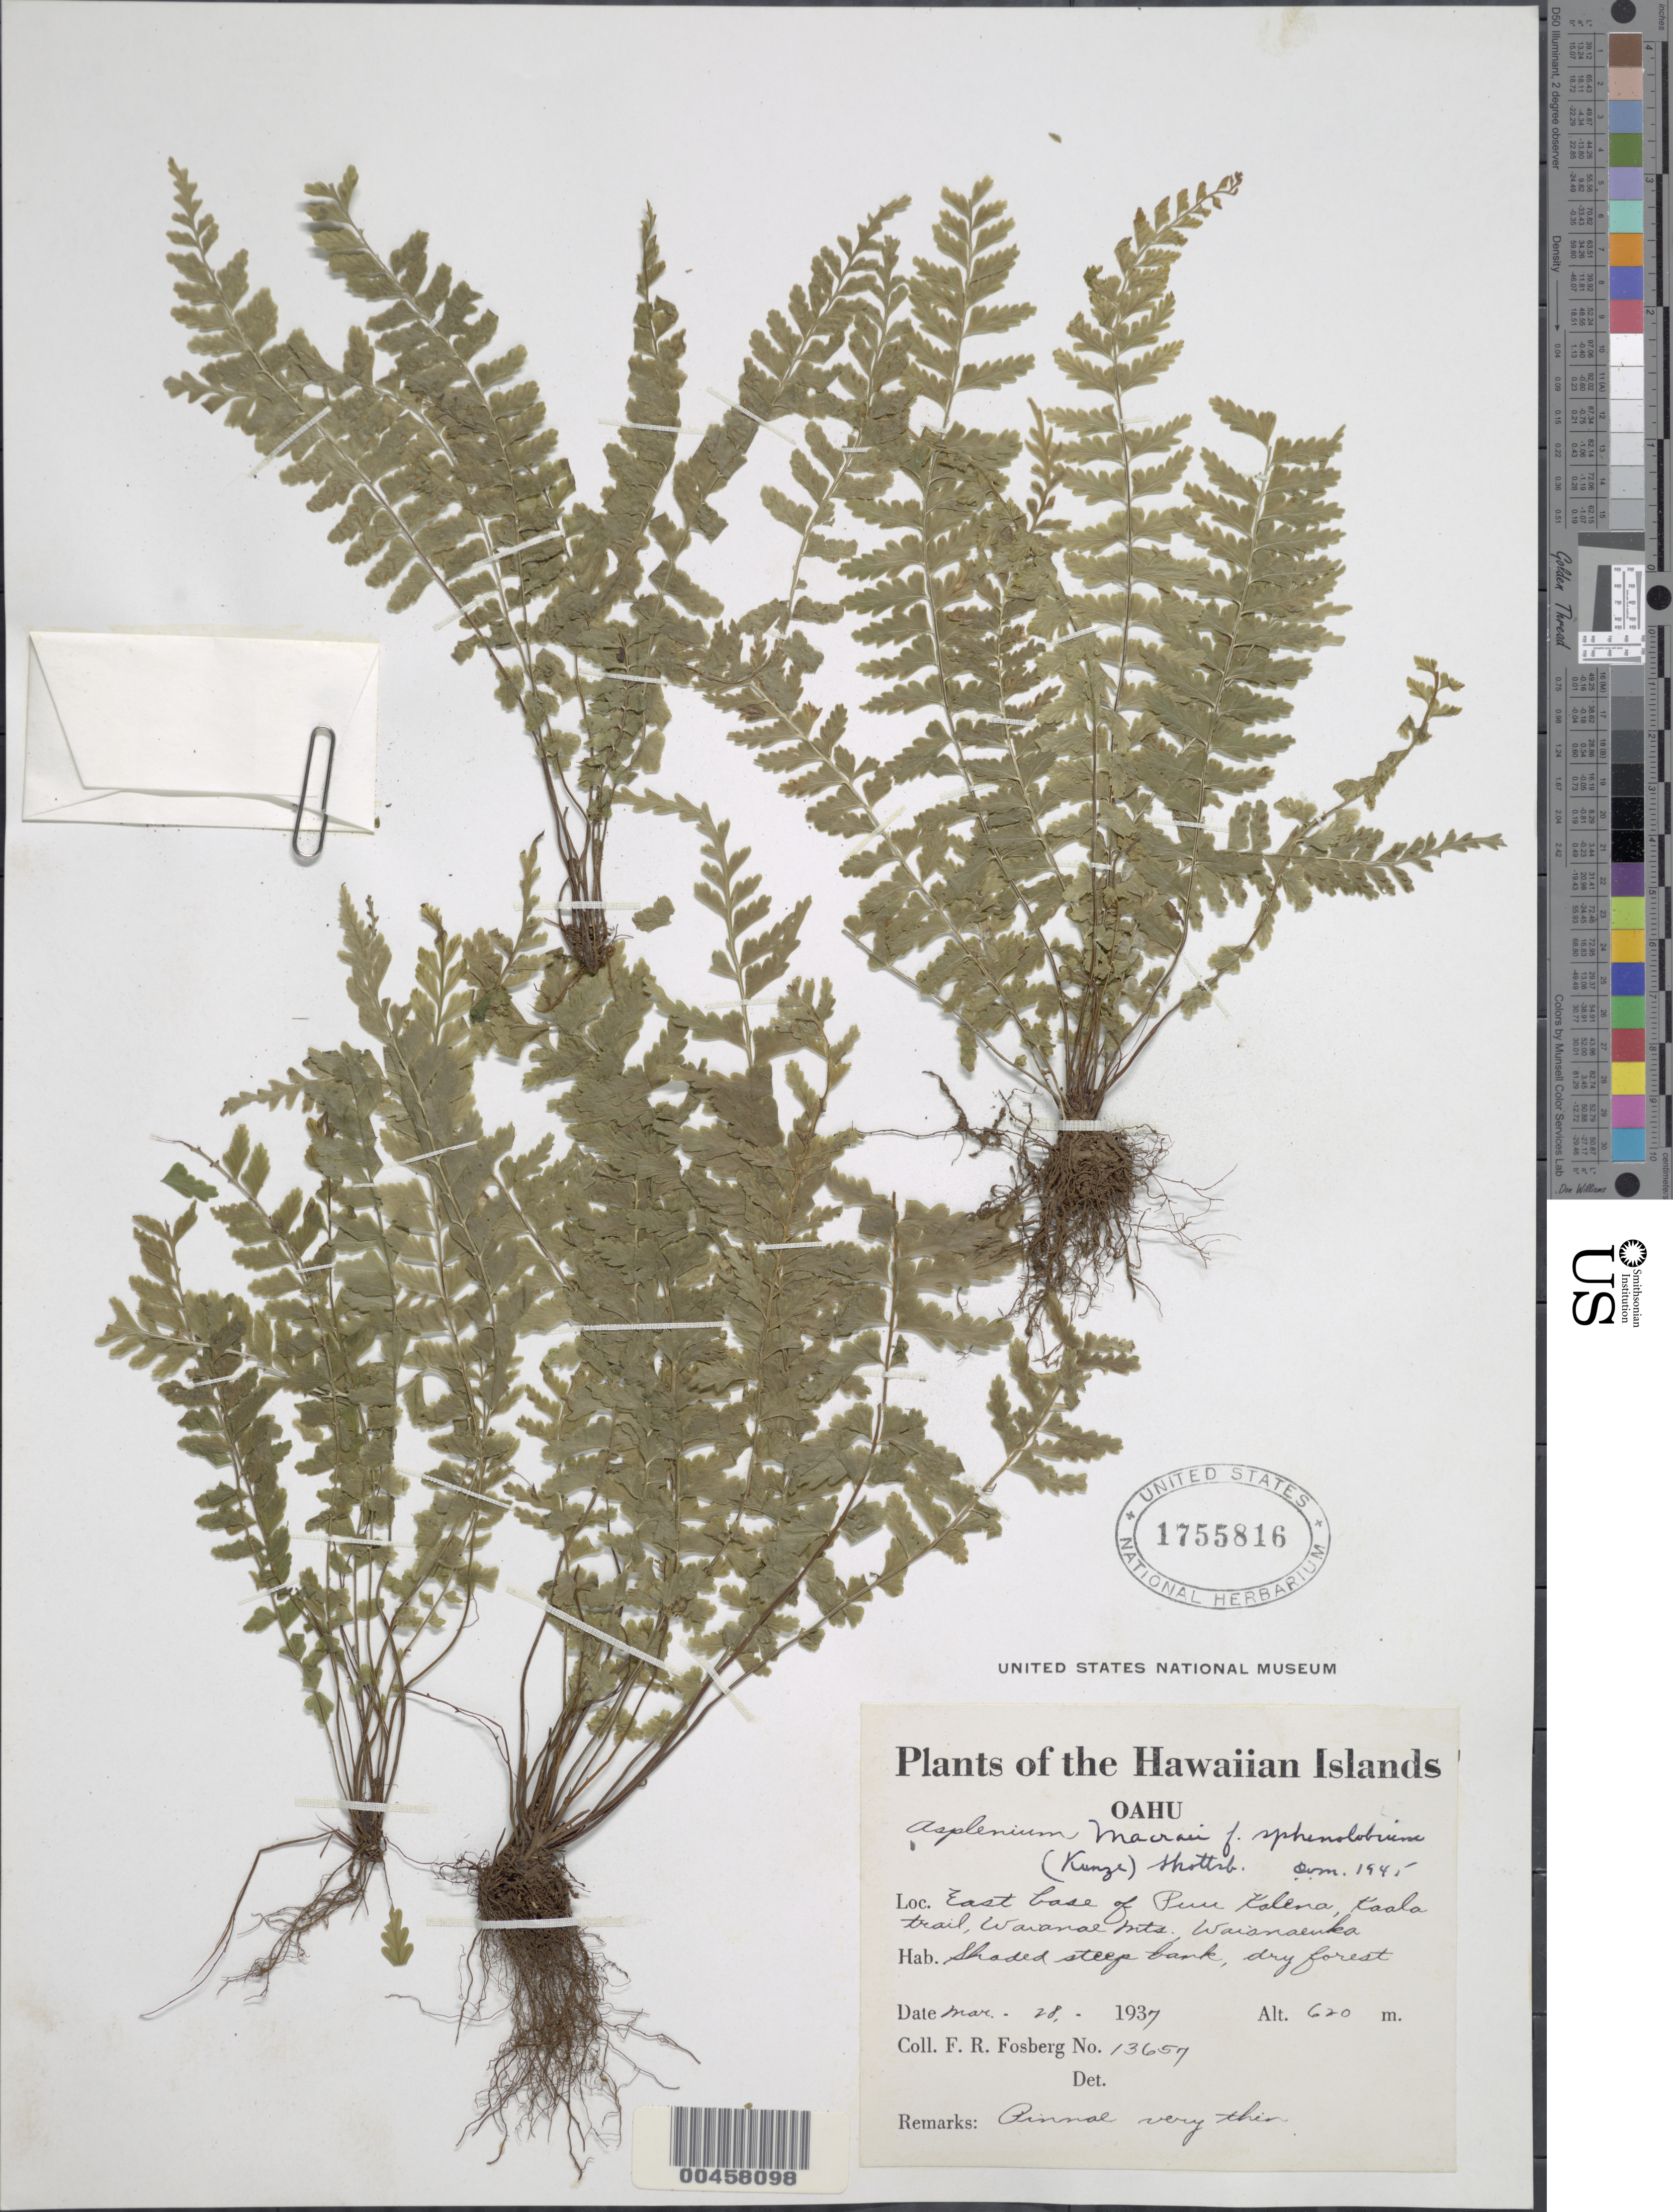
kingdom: Plantae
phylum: Tracheophyta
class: Polypodiopsida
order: Polypodiales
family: Aspleniaceae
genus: Asplenium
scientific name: Asplenium macraei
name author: Hook. & Grev.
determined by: Wagner, W. L., (BOT), Smithsonian Institution - National Museum of Natural History (UNITED STATES)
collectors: F. R. Fosberg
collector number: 13657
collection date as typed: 28 Mar 1937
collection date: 1937-03-28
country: United States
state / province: Hawaii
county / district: Honolulu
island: Oahu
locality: East base of Puu Kalena, Kaala trail, Waianae Mts. Waianaeuka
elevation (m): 620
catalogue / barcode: US 1755816